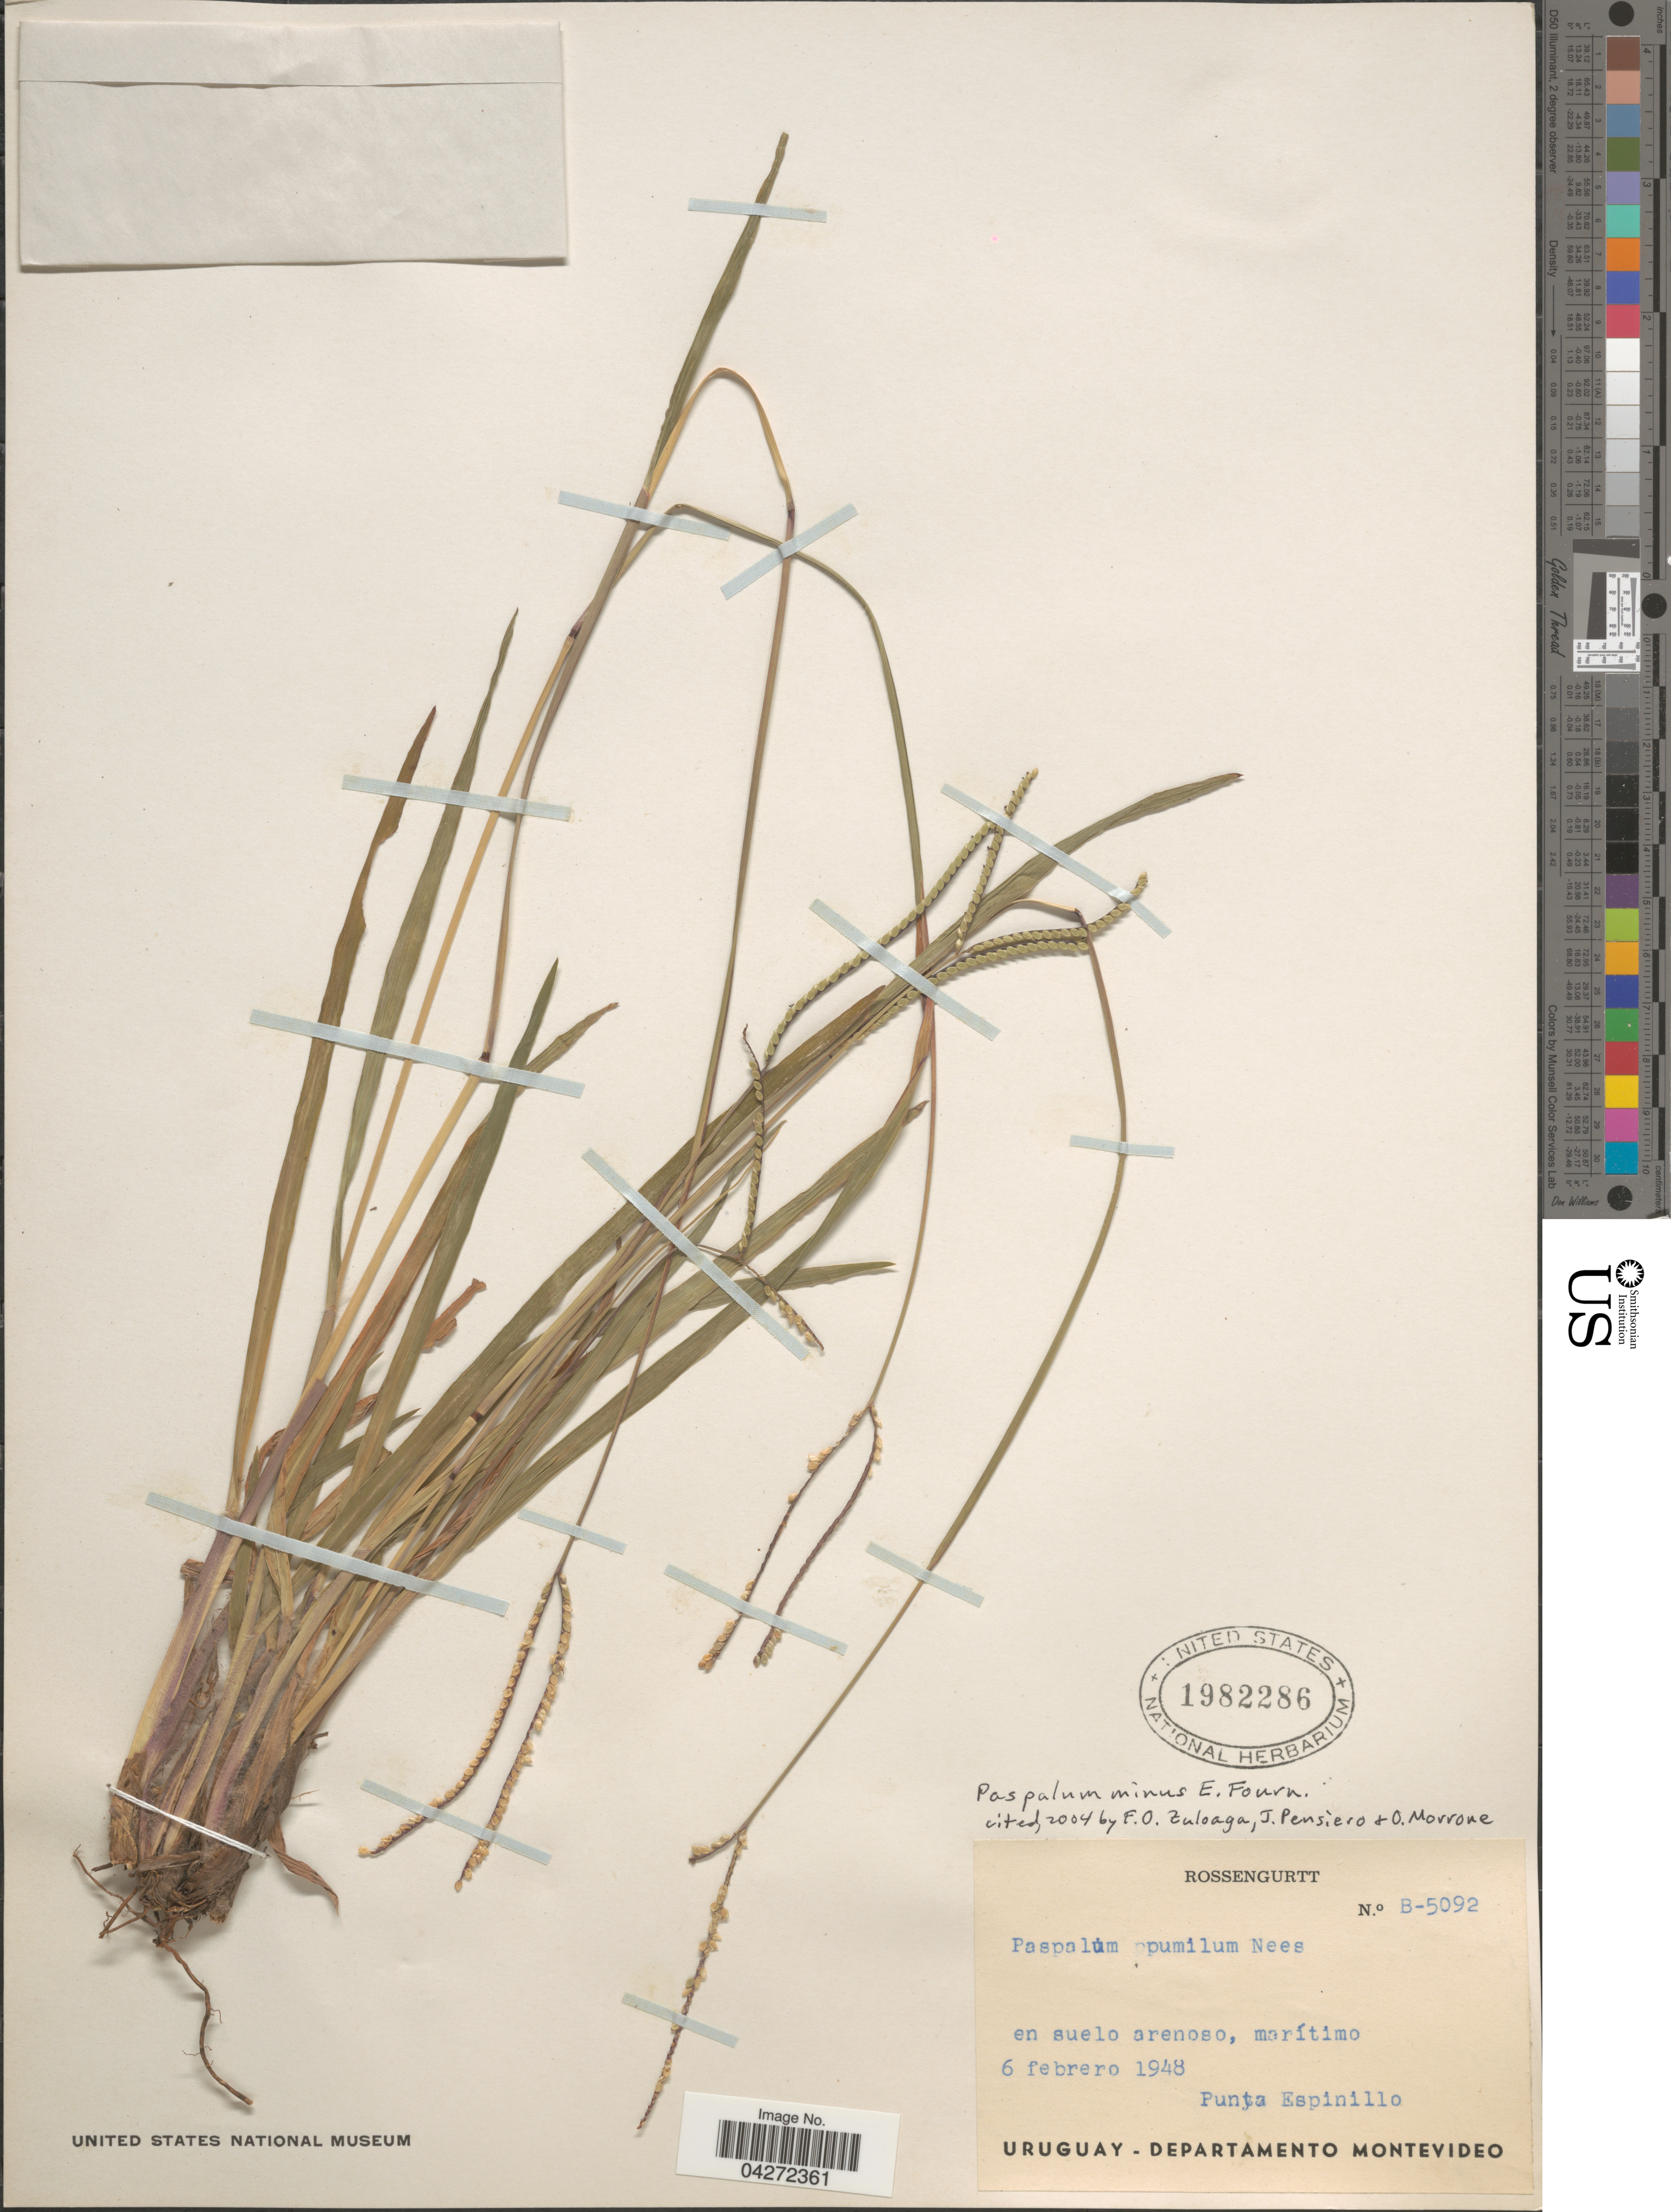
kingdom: Plantae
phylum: Tracheophyta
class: Liliopsida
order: Poales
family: Poaceae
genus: Paspalum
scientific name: Paspalum minus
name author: E. Fourn.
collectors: Rosengurtt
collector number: B-5092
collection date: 1948-02-06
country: Uruguay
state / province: Montevideo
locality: Punta Espinillo. Departamento Montevideo.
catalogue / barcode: US 1982286